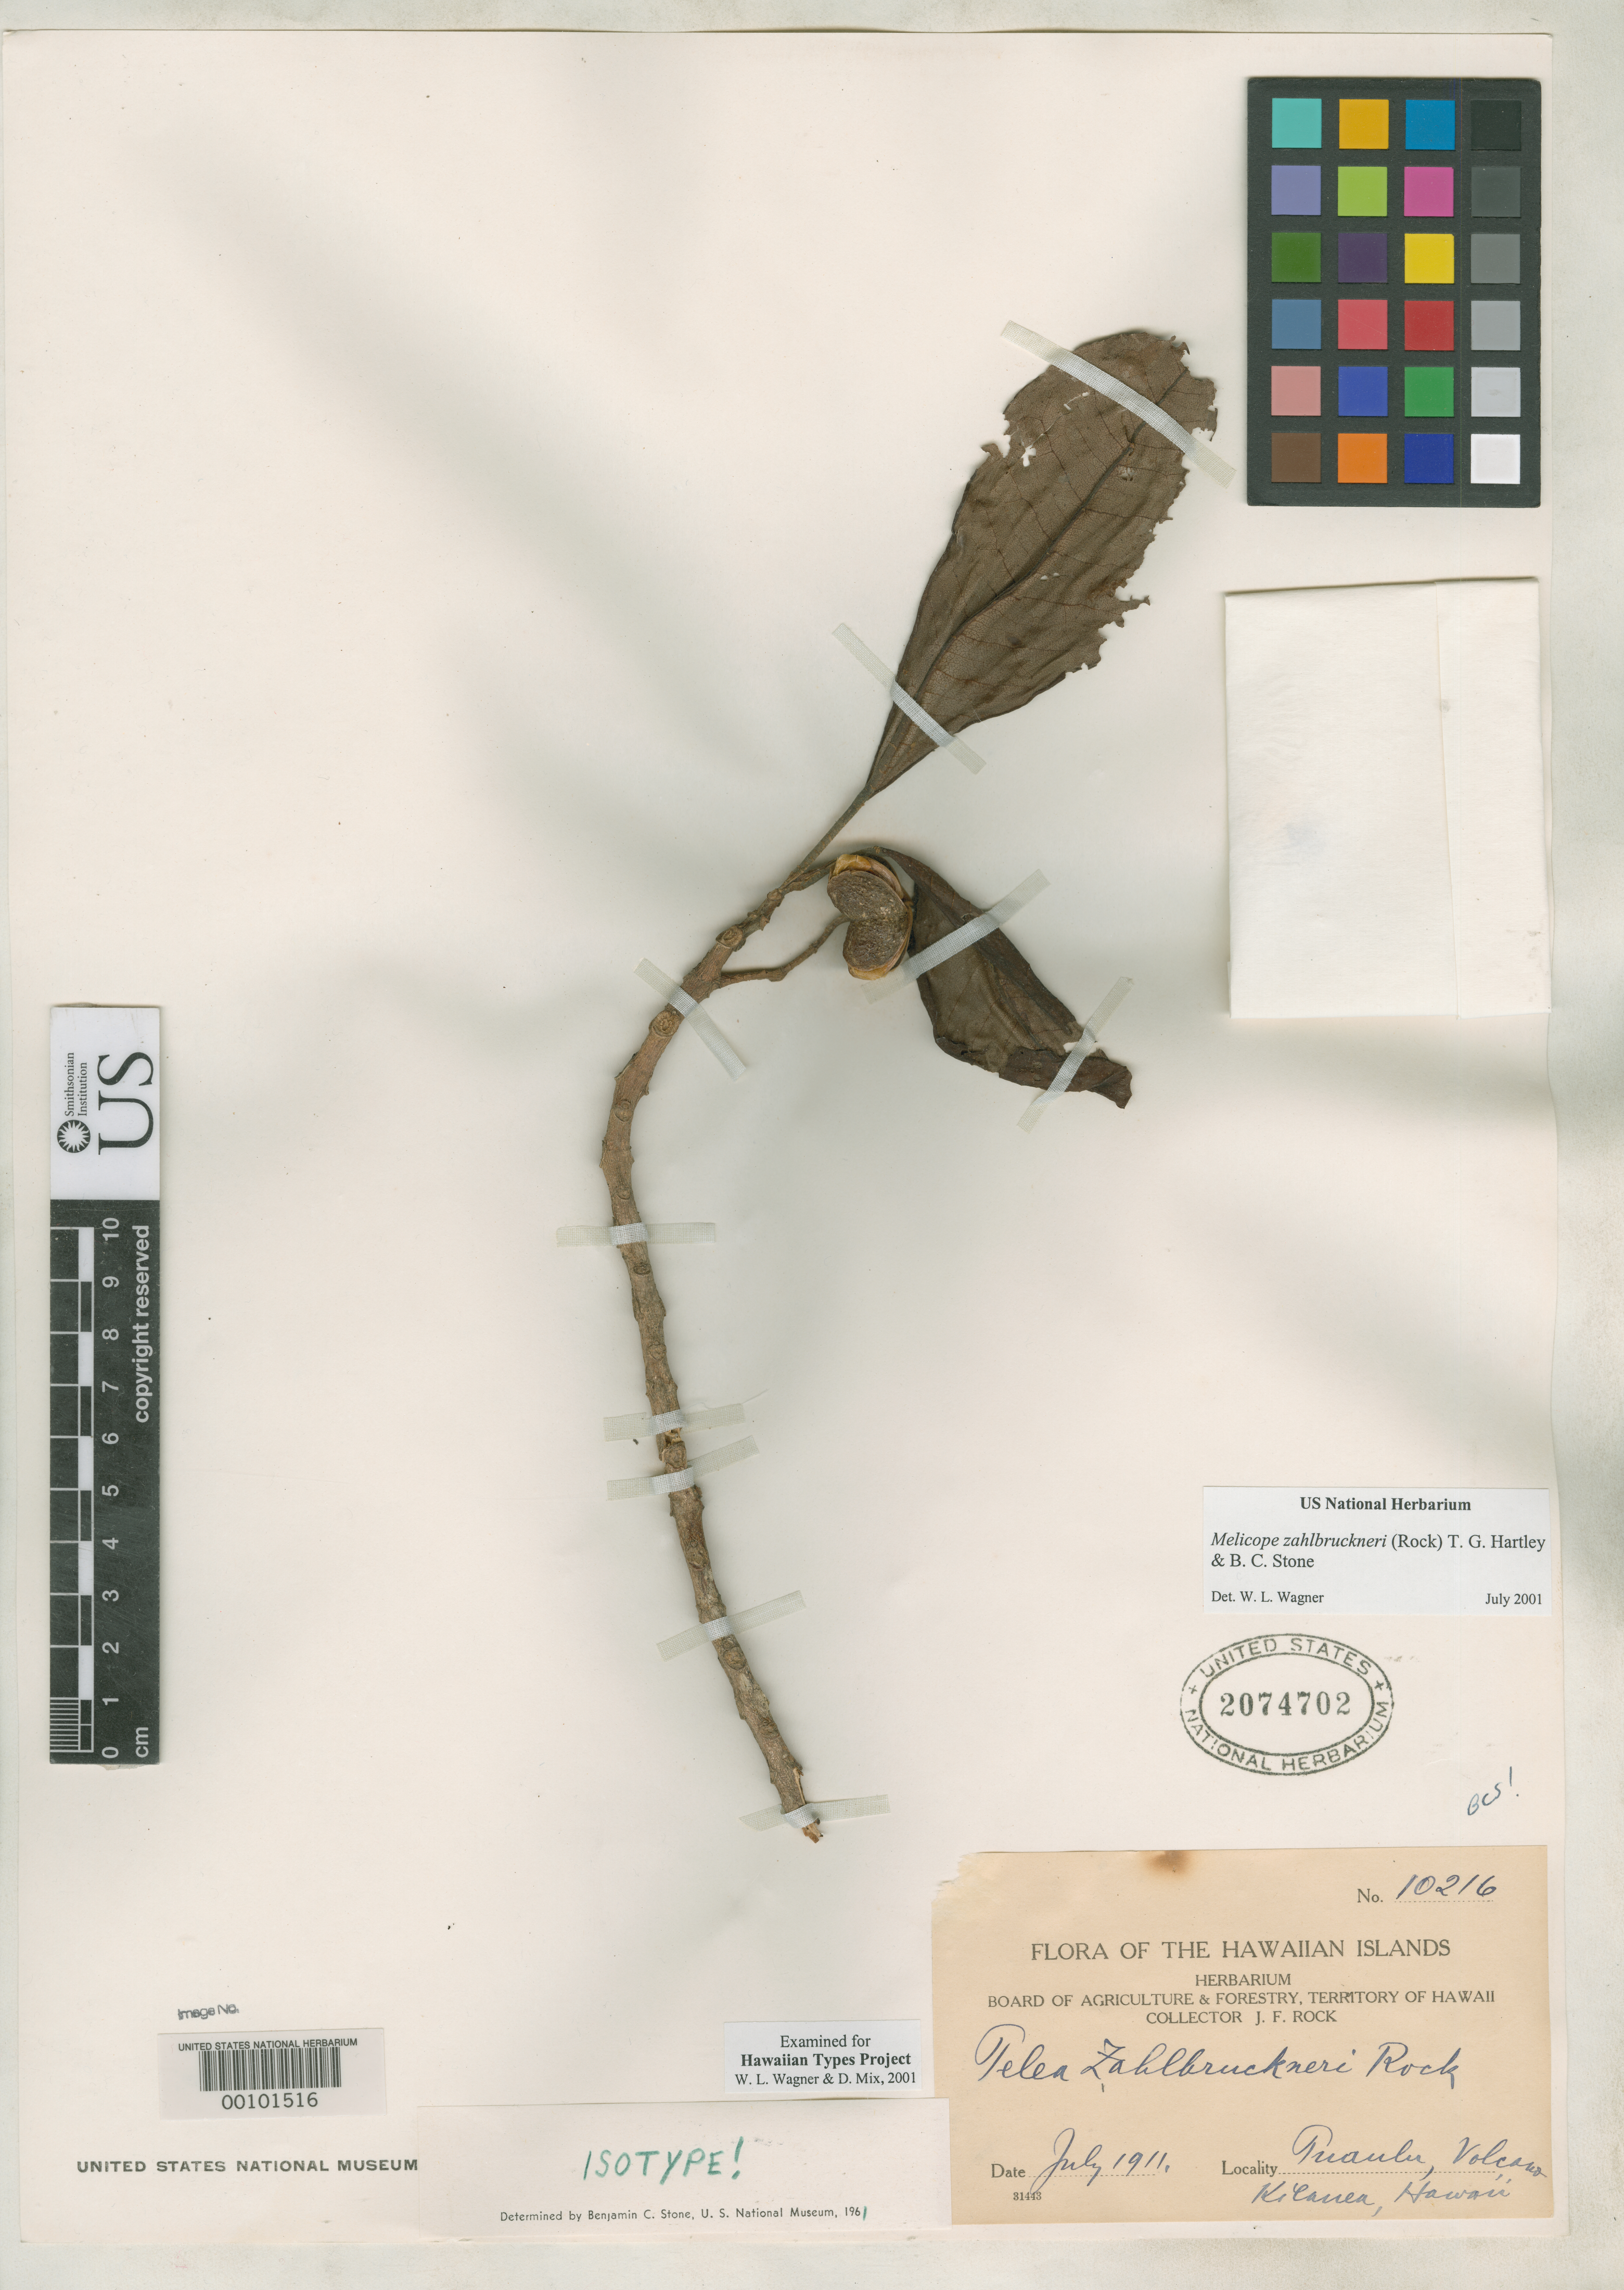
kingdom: Plantae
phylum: Tracheophyta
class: Magnoliopsida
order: Sapindales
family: Rutaceae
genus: Pelea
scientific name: Pelea zahlbruckneri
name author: Rock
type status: Isotype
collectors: J. F. Rock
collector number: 10216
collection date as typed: Jul 1911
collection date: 1911-07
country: United States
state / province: Hawaii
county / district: Hawaii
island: Hawaii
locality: Kilauea, Kipukapuaulu.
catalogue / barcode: US 2074702